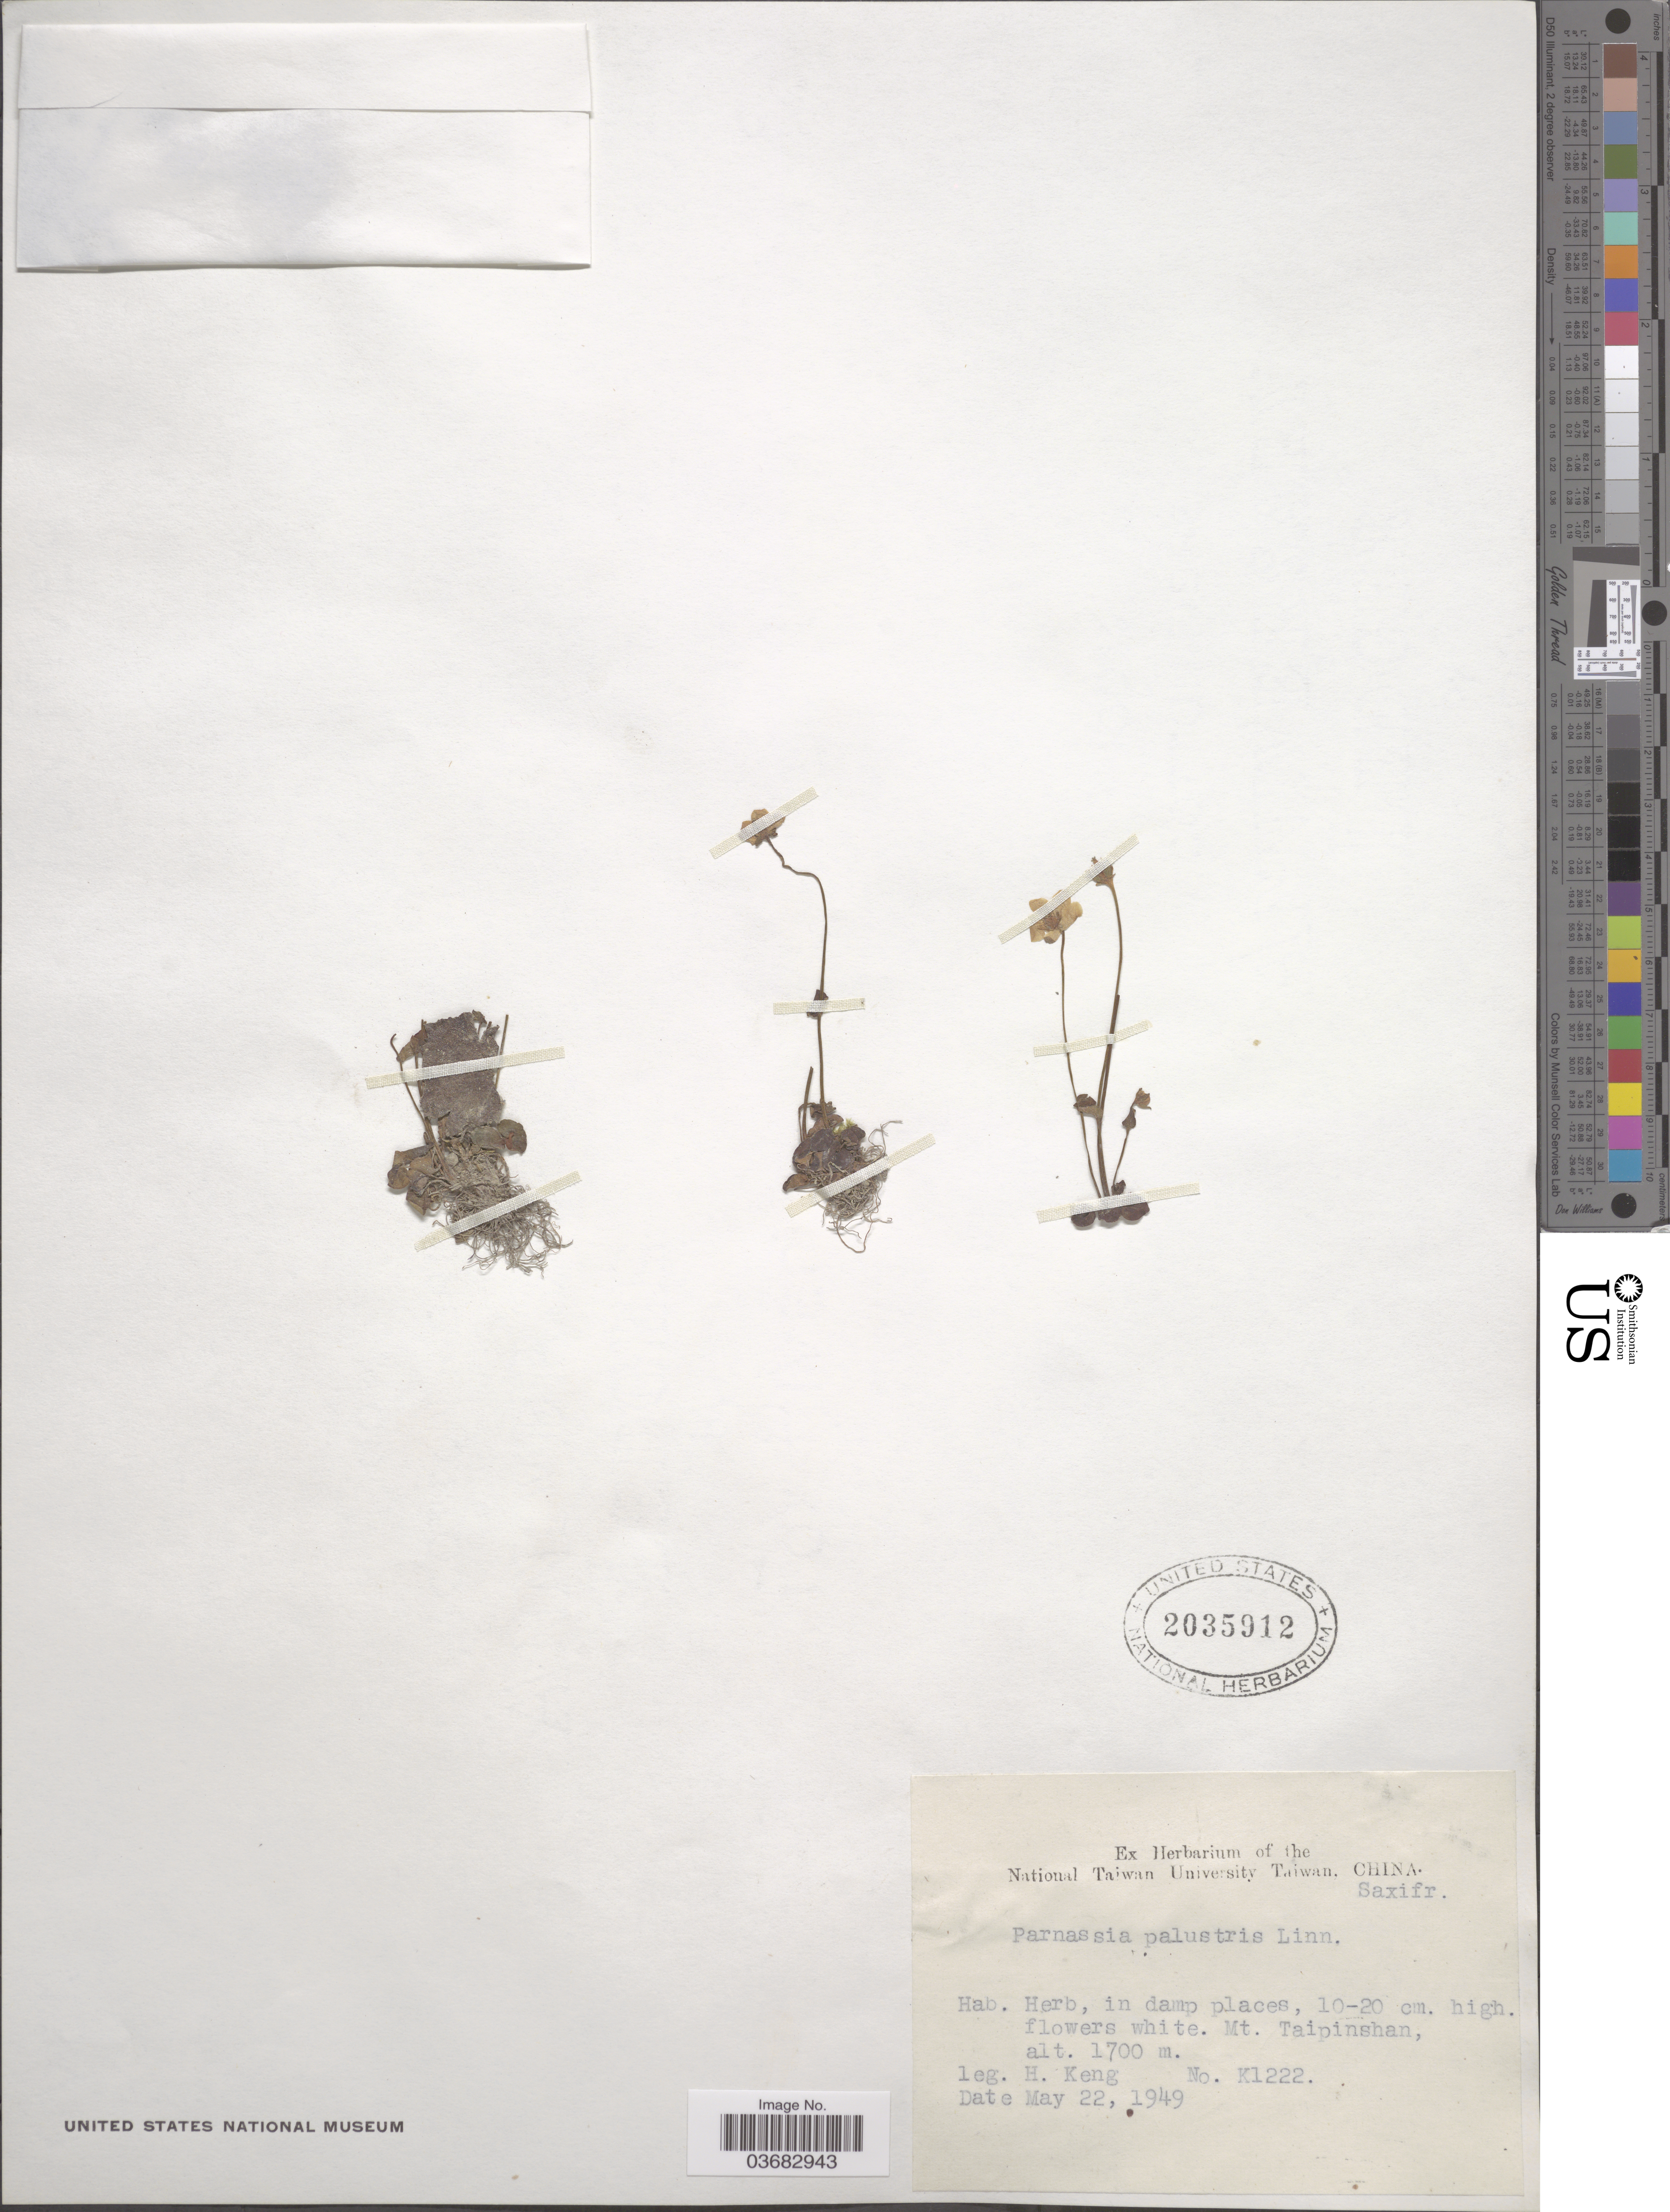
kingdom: Plantae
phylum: Tracheophyta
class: Magnoliopsida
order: Celastrales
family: Parnassiaceae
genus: Parnassia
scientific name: Parnassia palustris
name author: L.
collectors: H. Keng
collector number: Kl222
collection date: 1949-05-22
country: China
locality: Mt. Taipinshan.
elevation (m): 1700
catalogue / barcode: US 2035912